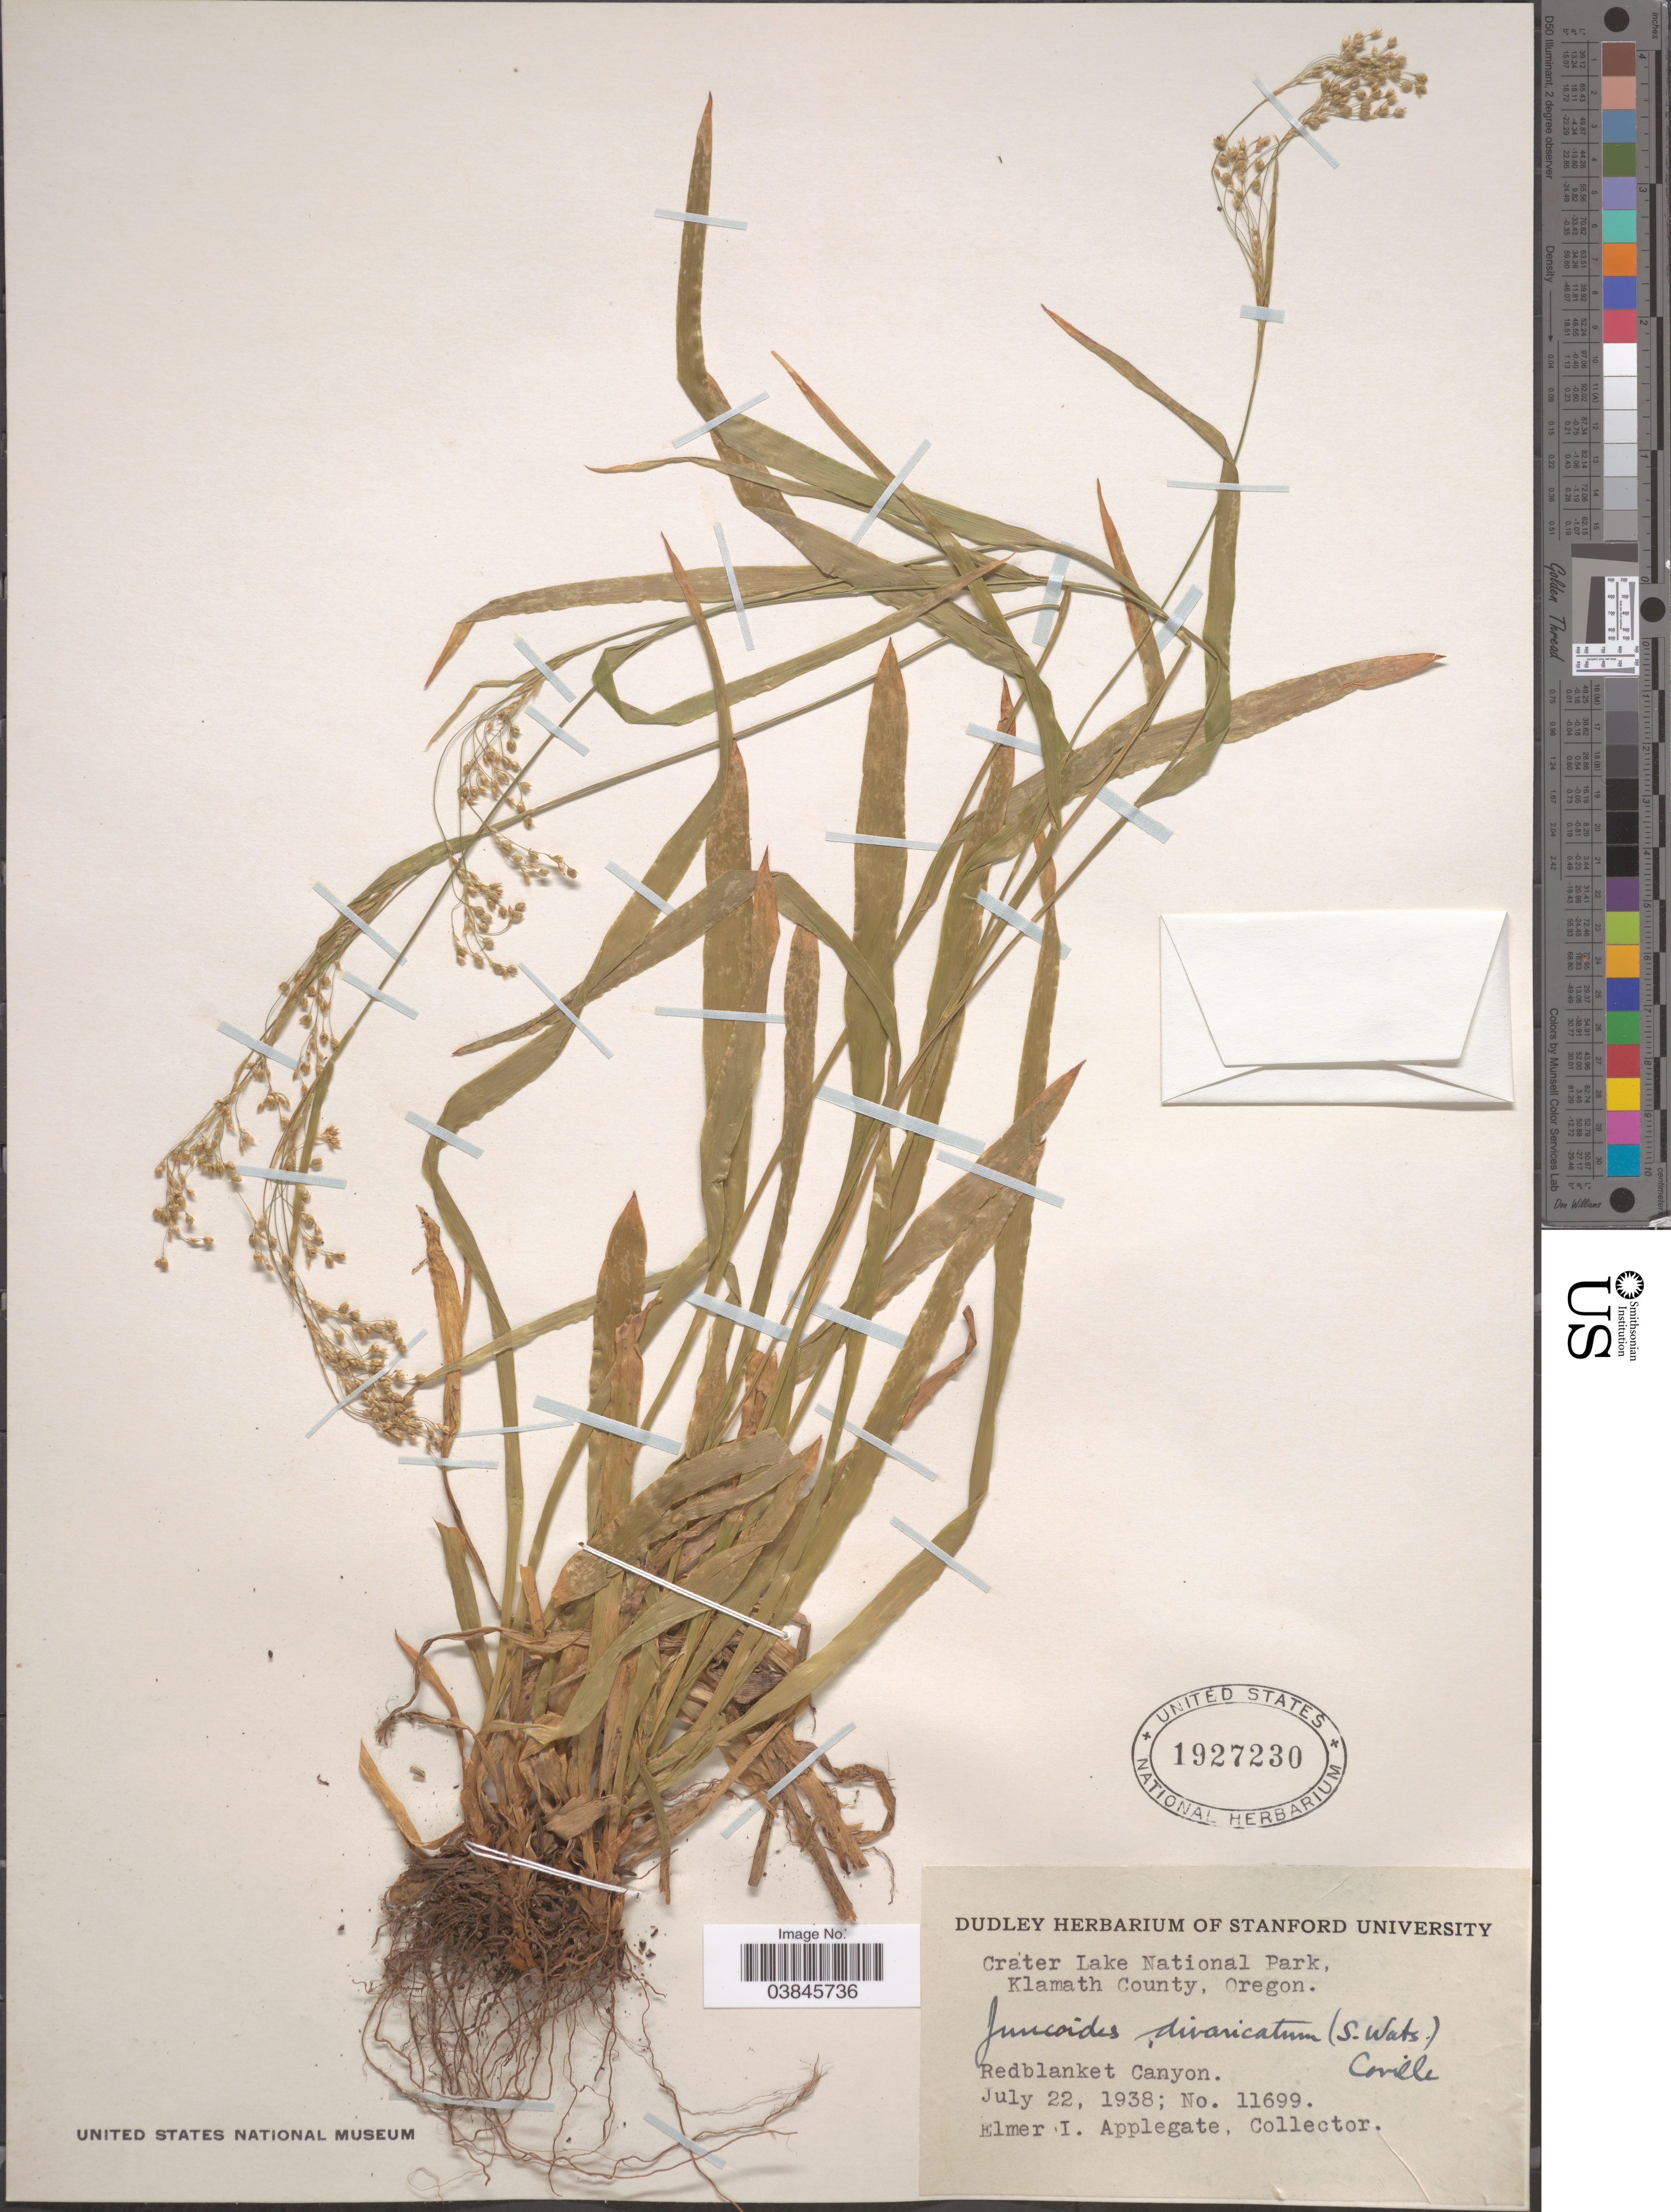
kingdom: Plantae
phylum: Tracheophyta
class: Liliopsida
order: Poales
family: Juncaceae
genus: Luzula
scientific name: Luzula divaricata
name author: S. Watson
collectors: E. I. Applegate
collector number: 11699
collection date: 1938-07-22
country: United States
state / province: Oregon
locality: Crater Lake National Park, Klamath County. Redblanket Canyon.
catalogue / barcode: US 1927230